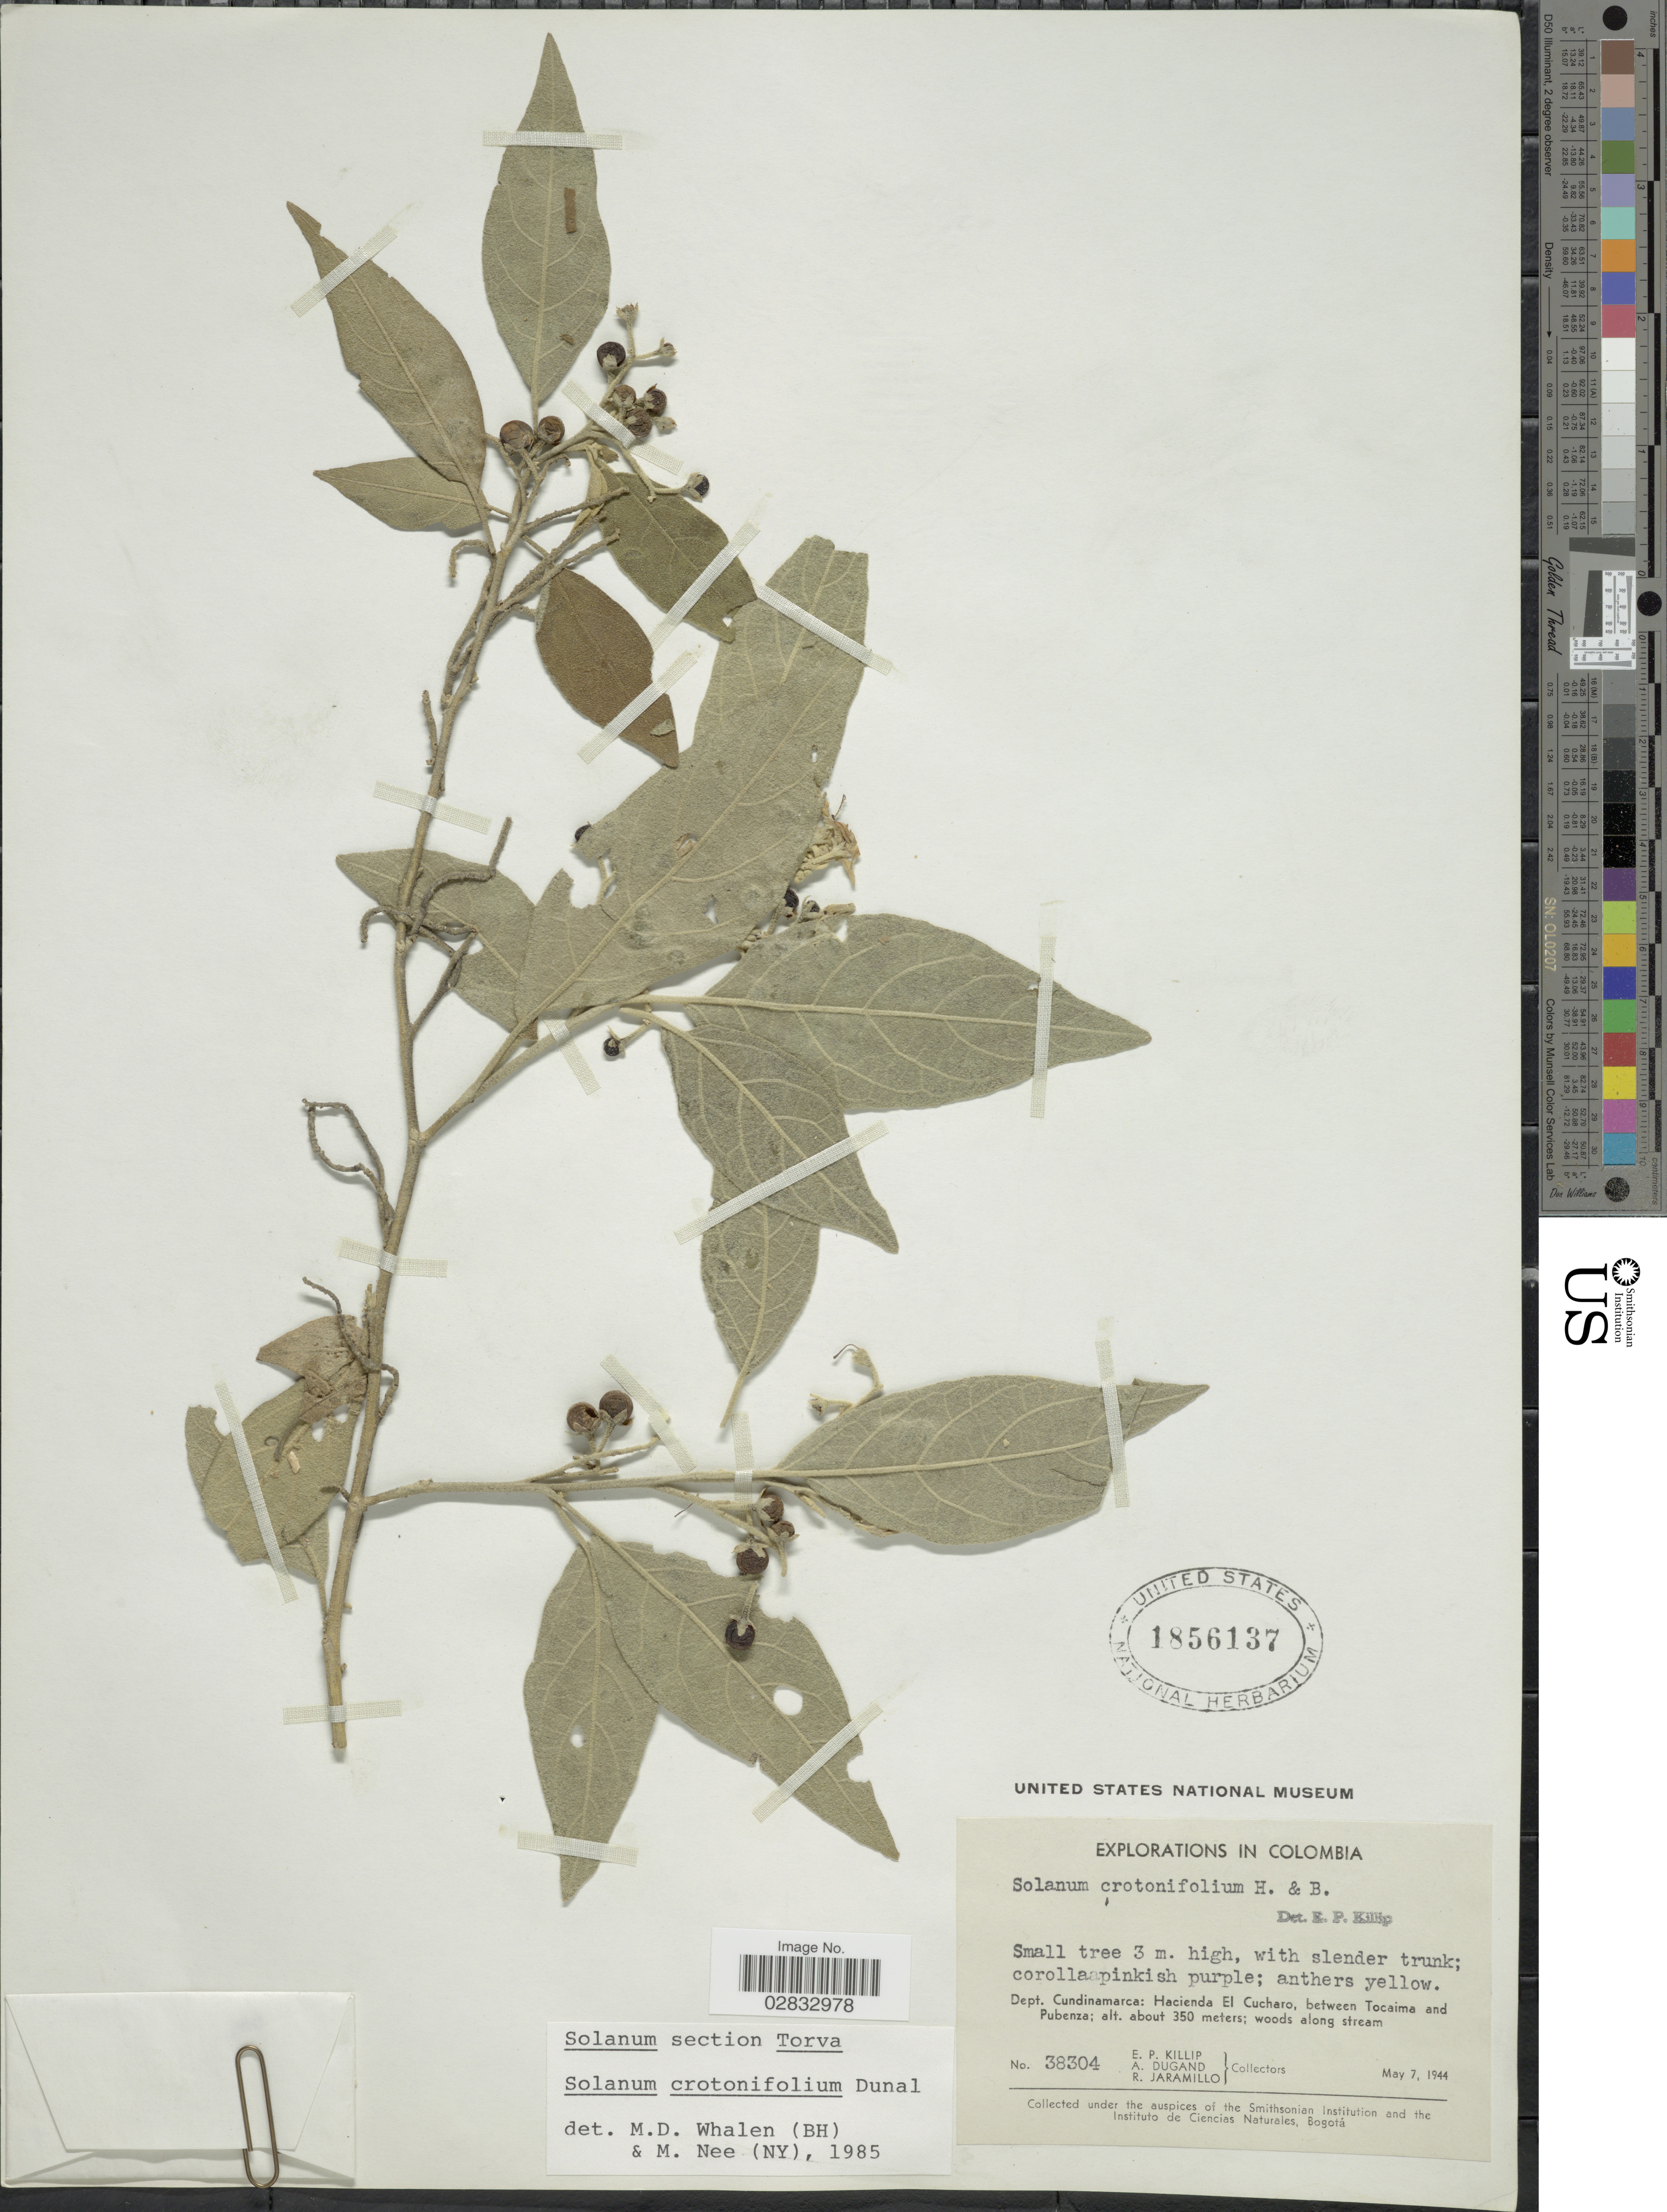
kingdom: Plantae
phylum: Tracheophyta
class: Magnoliopsida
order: Solanales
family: Solanaceae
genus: Solanum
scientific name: Solanum crotonifolium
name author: Dunal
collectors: E. P. Killip, A. Dugand & R. Jaramillo M.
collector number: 38304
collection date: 1944-05-07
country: Colombia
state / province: Cundinamarca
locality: Dept. Cundinamarca: Hacienda El Cucharo, between Tocaima and Pubuenza.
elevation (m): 350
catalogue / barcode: US 1856137